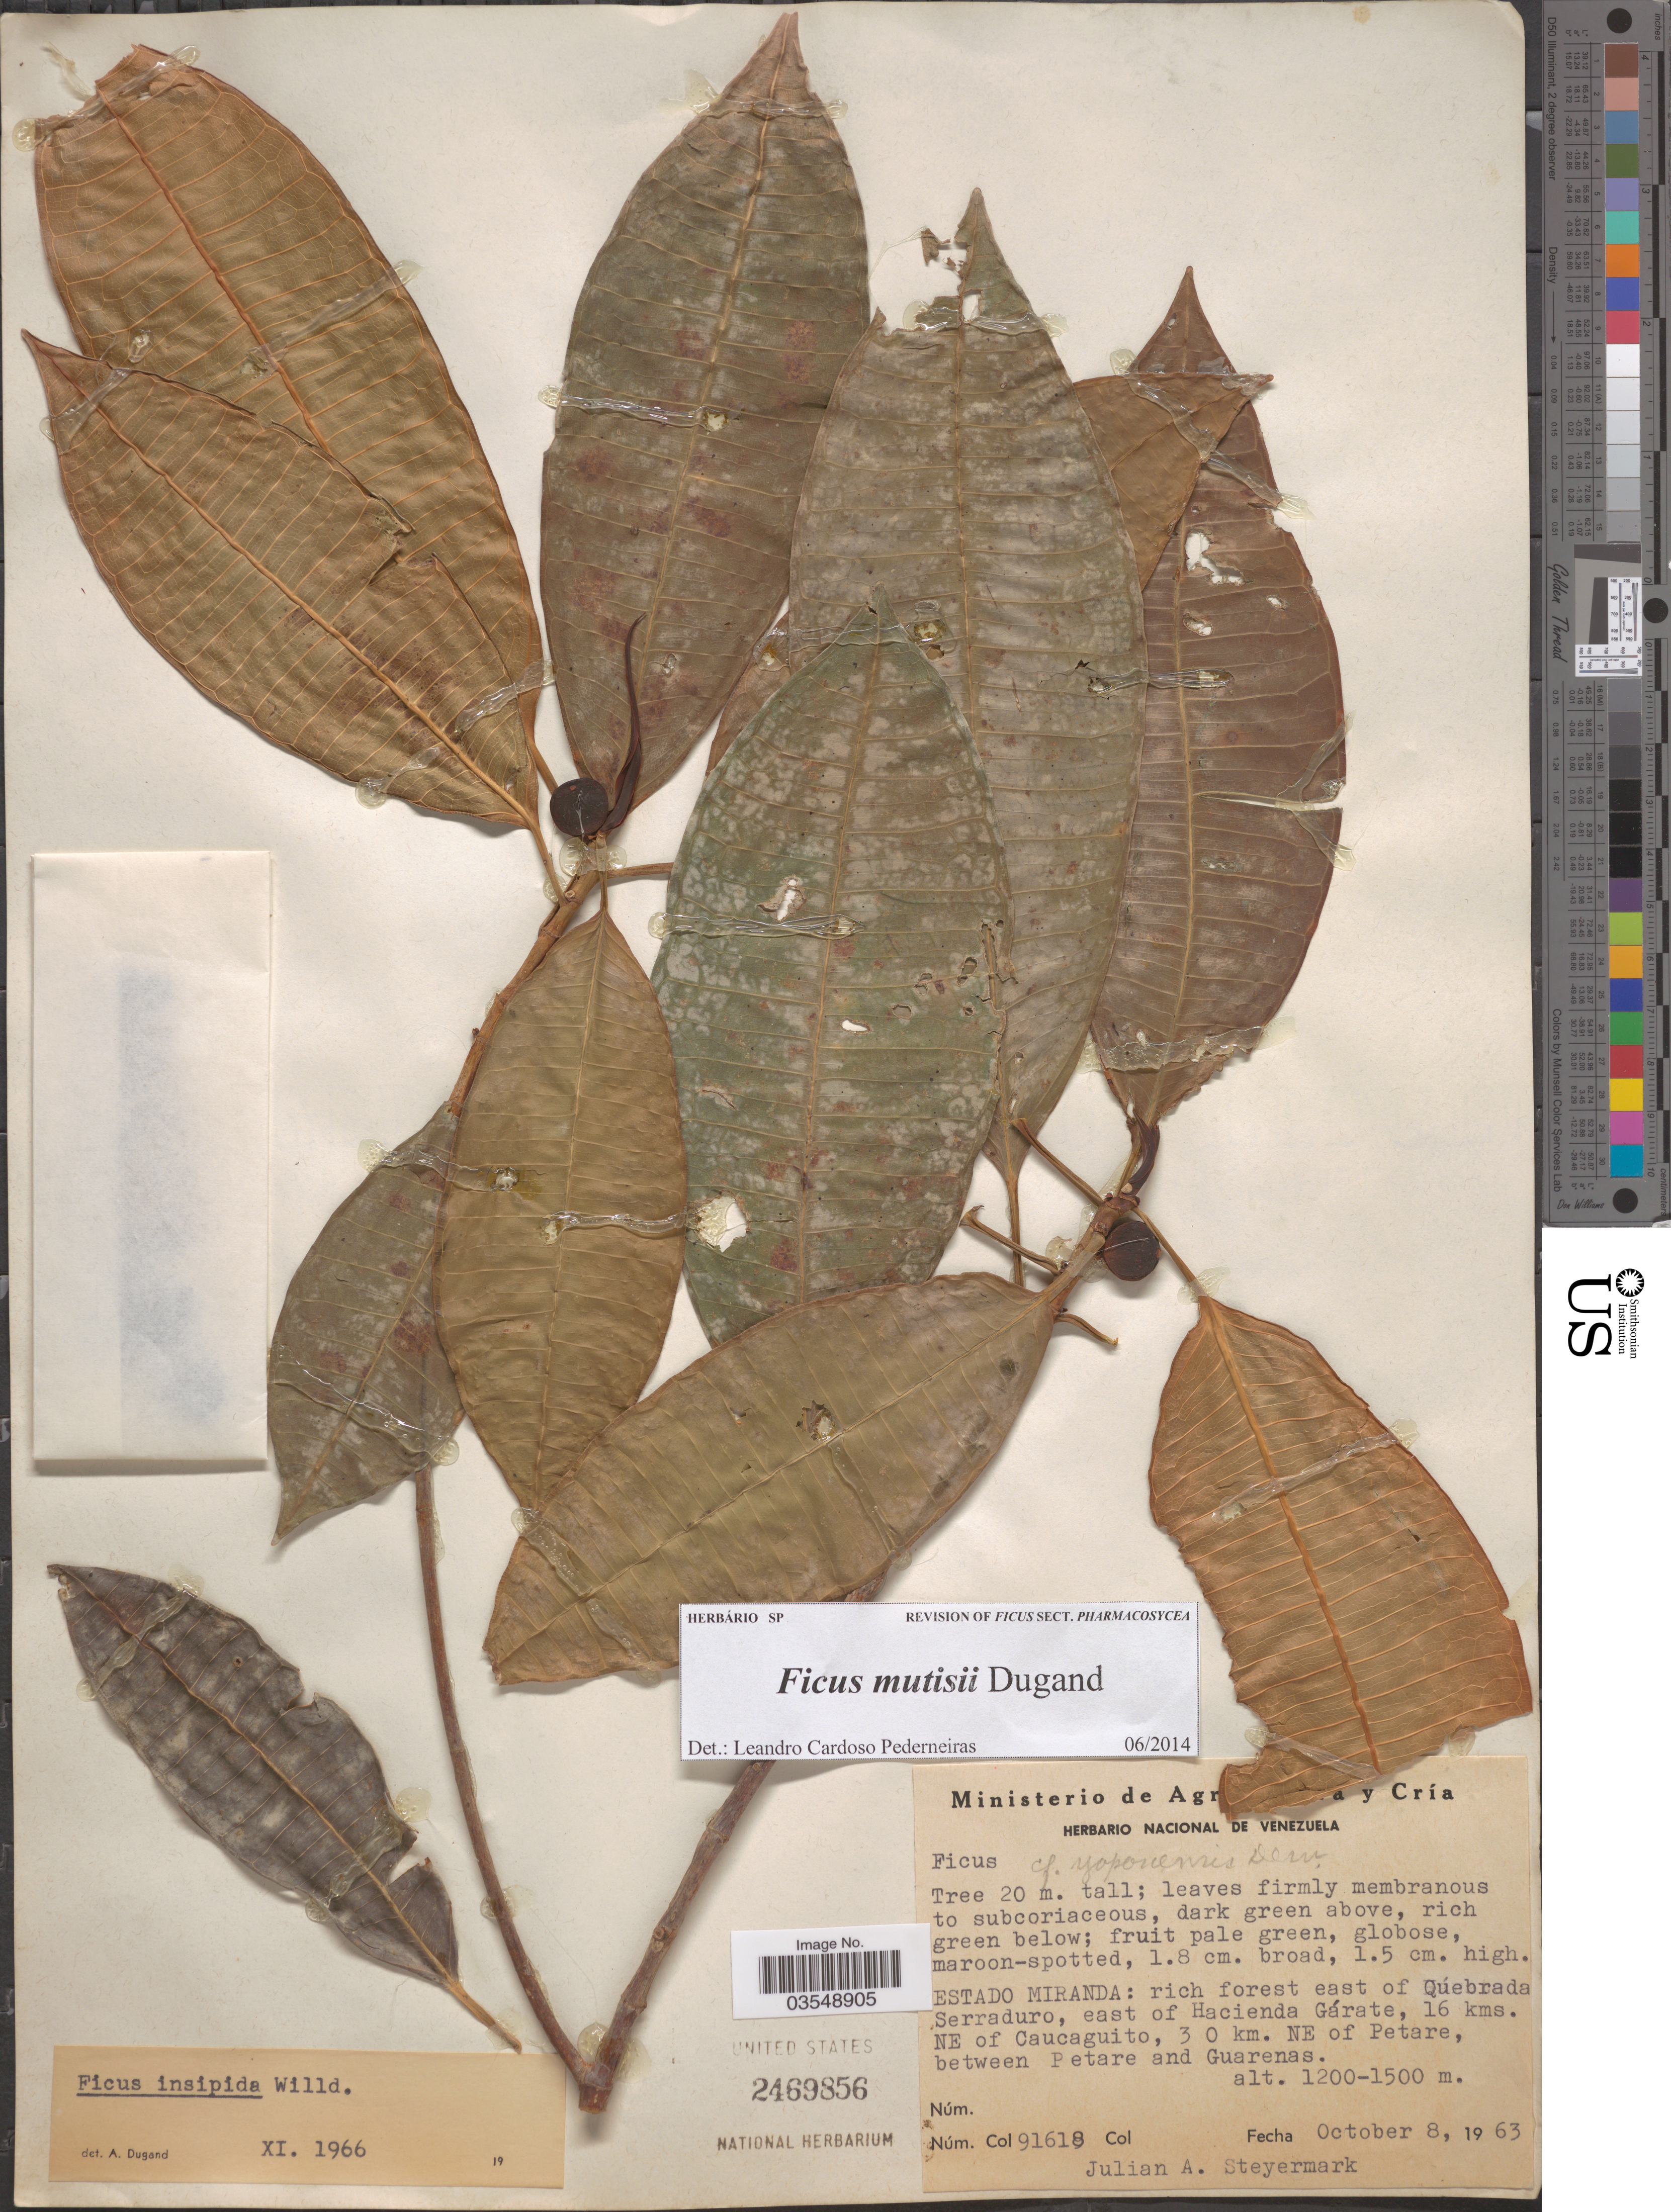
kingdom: Plantae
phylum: Tracheophyta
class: Magnoliopsida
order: Rosales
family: Moraceae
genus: Ficus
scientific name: Ficus mutisii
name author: Dugand G.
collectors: J. Steyermark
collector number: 91618*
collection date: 1963-10-08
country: Venezuela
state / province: Miranda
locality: Estado Miranda: rich forest east of Qúebrada Serraduro, east of Hacienda Gárate, 16 kms. NE of Caucaguito, 30 km. NE of Petare, between Petare and Guarenas.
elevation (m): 1200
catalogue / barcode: US 2469856